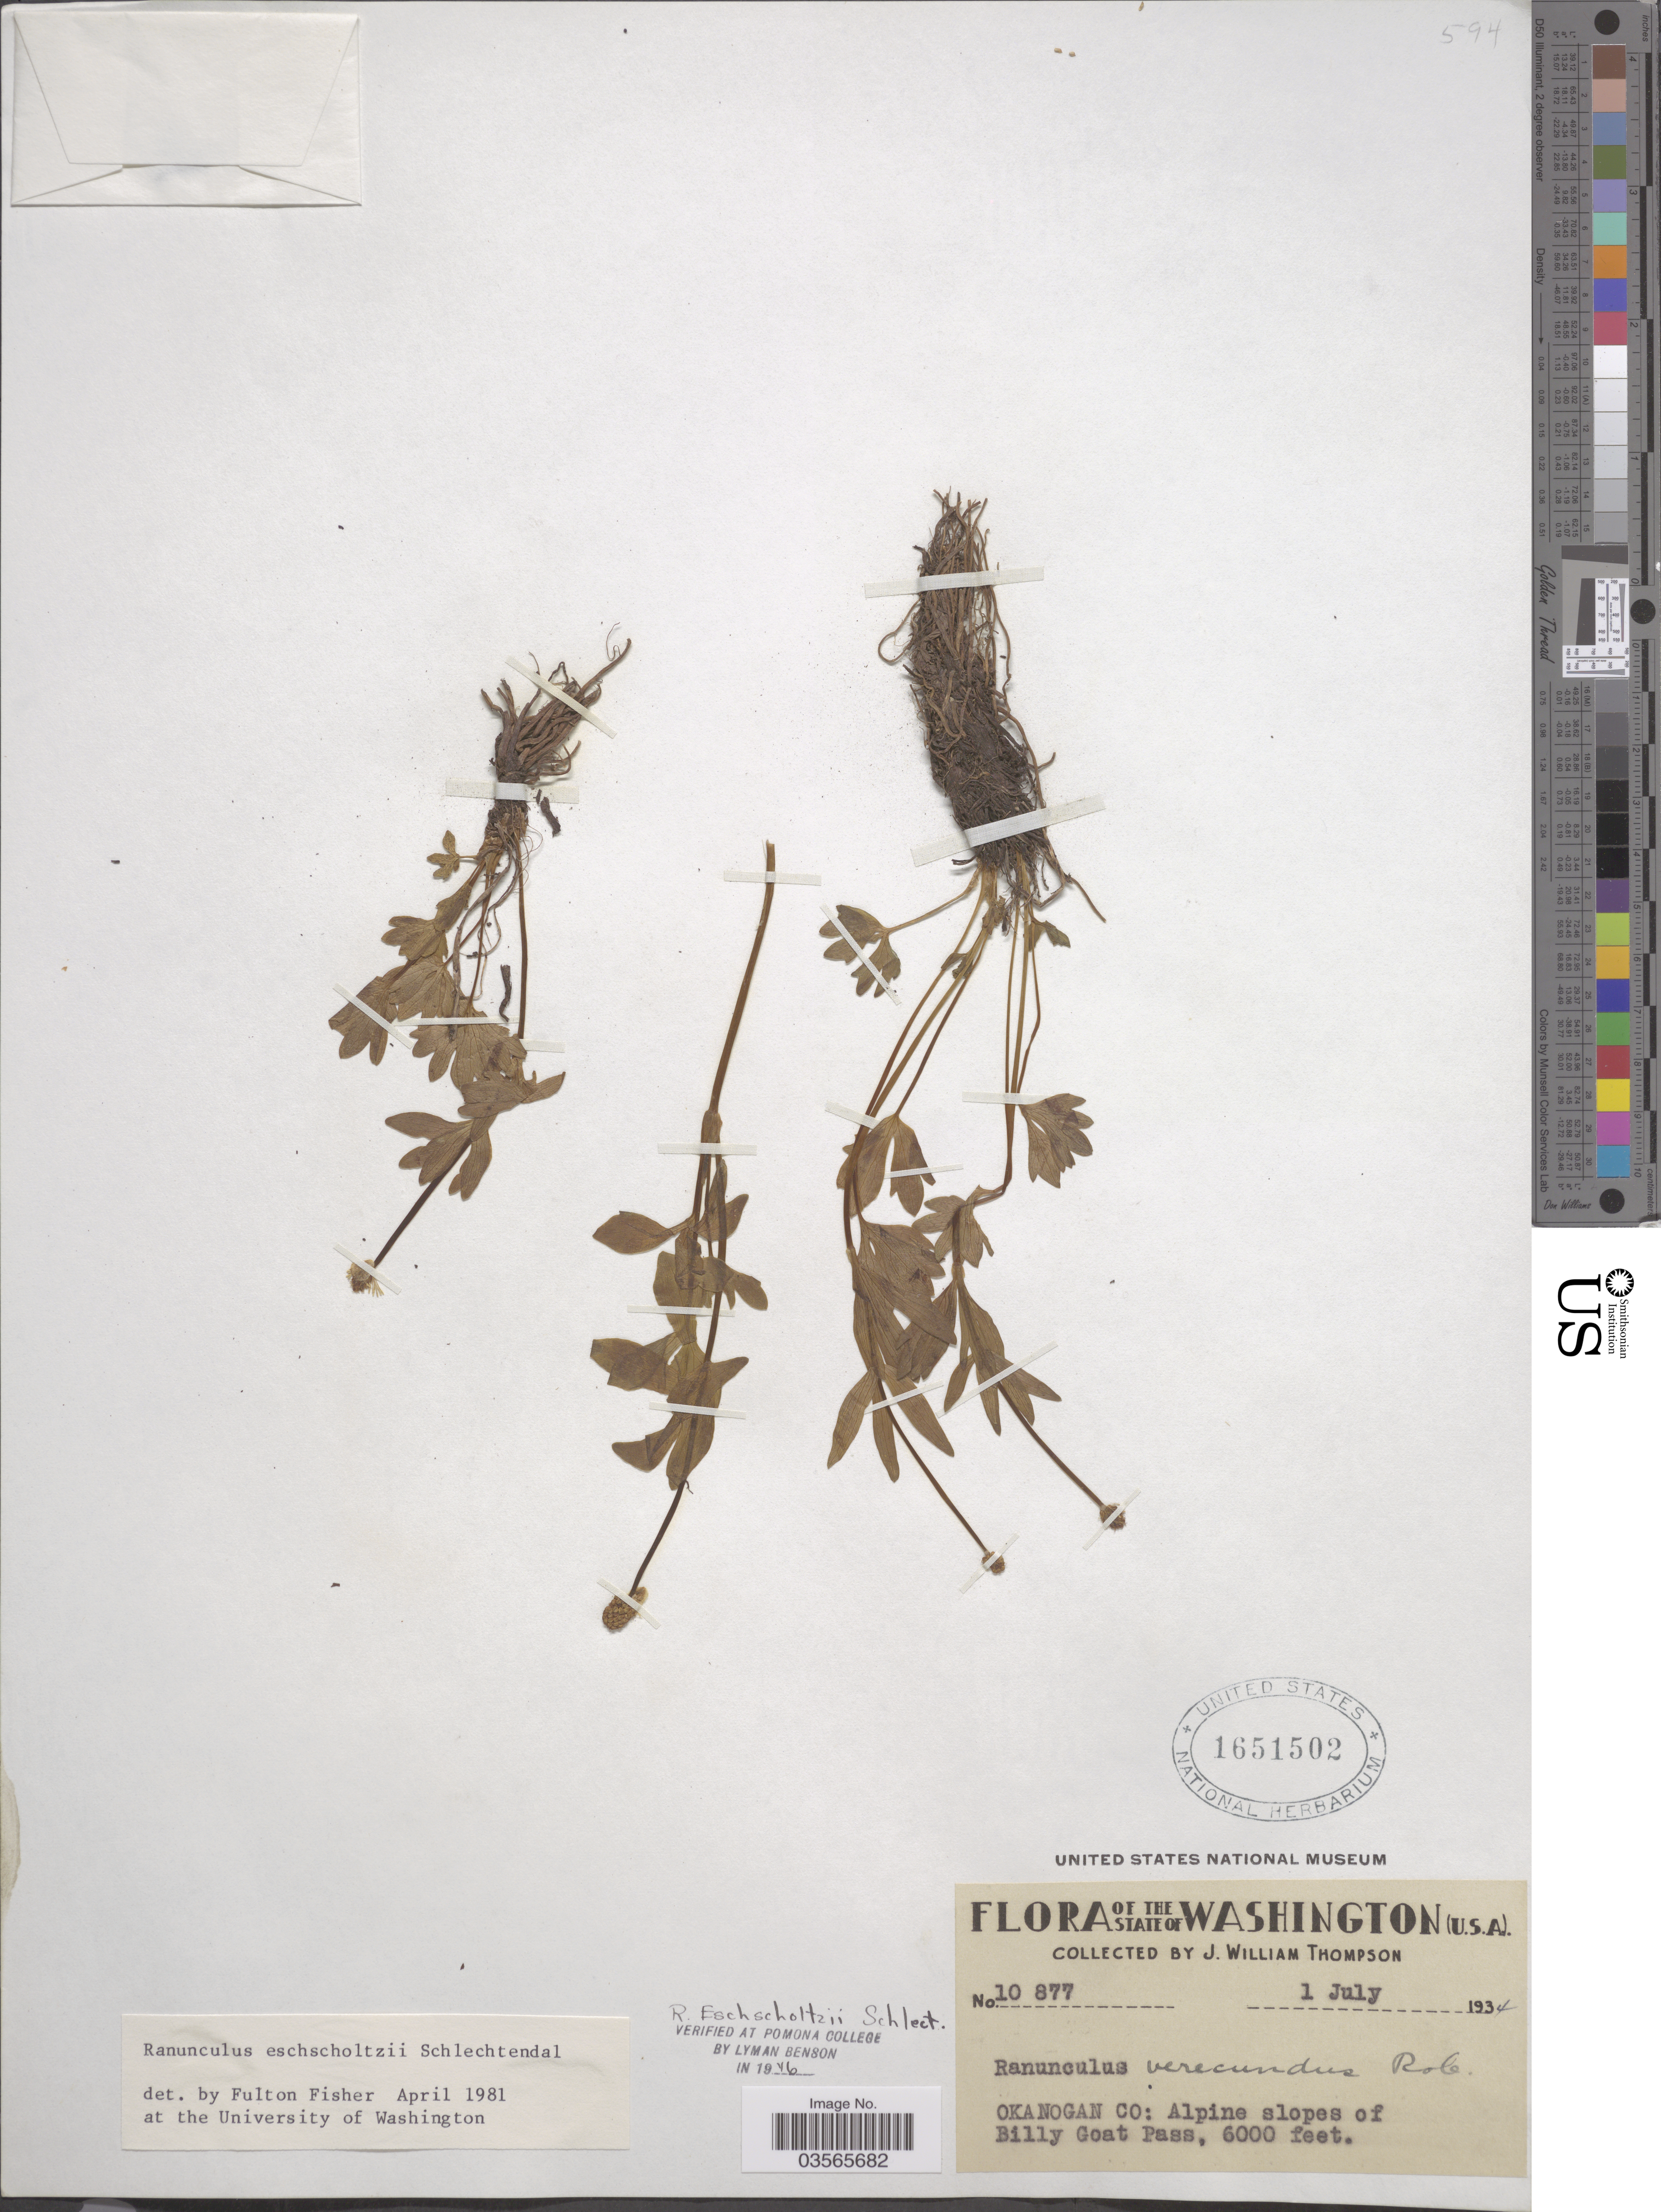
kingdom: Plantae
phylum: Tracheophyta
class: Magnoliopsida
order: Ranunculales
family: Ranunculaceae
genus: Ranunculus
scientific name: Ranunculus eschscholtzii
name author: Schltdl.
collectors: J. W. Thompson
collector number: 10877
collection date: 1934-07-01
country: United States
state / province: Washington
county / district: Okanogan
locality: Okanogan Co: Alpine slopes of Billy Goat Pass.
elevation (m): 1829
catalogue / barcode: US 1651502